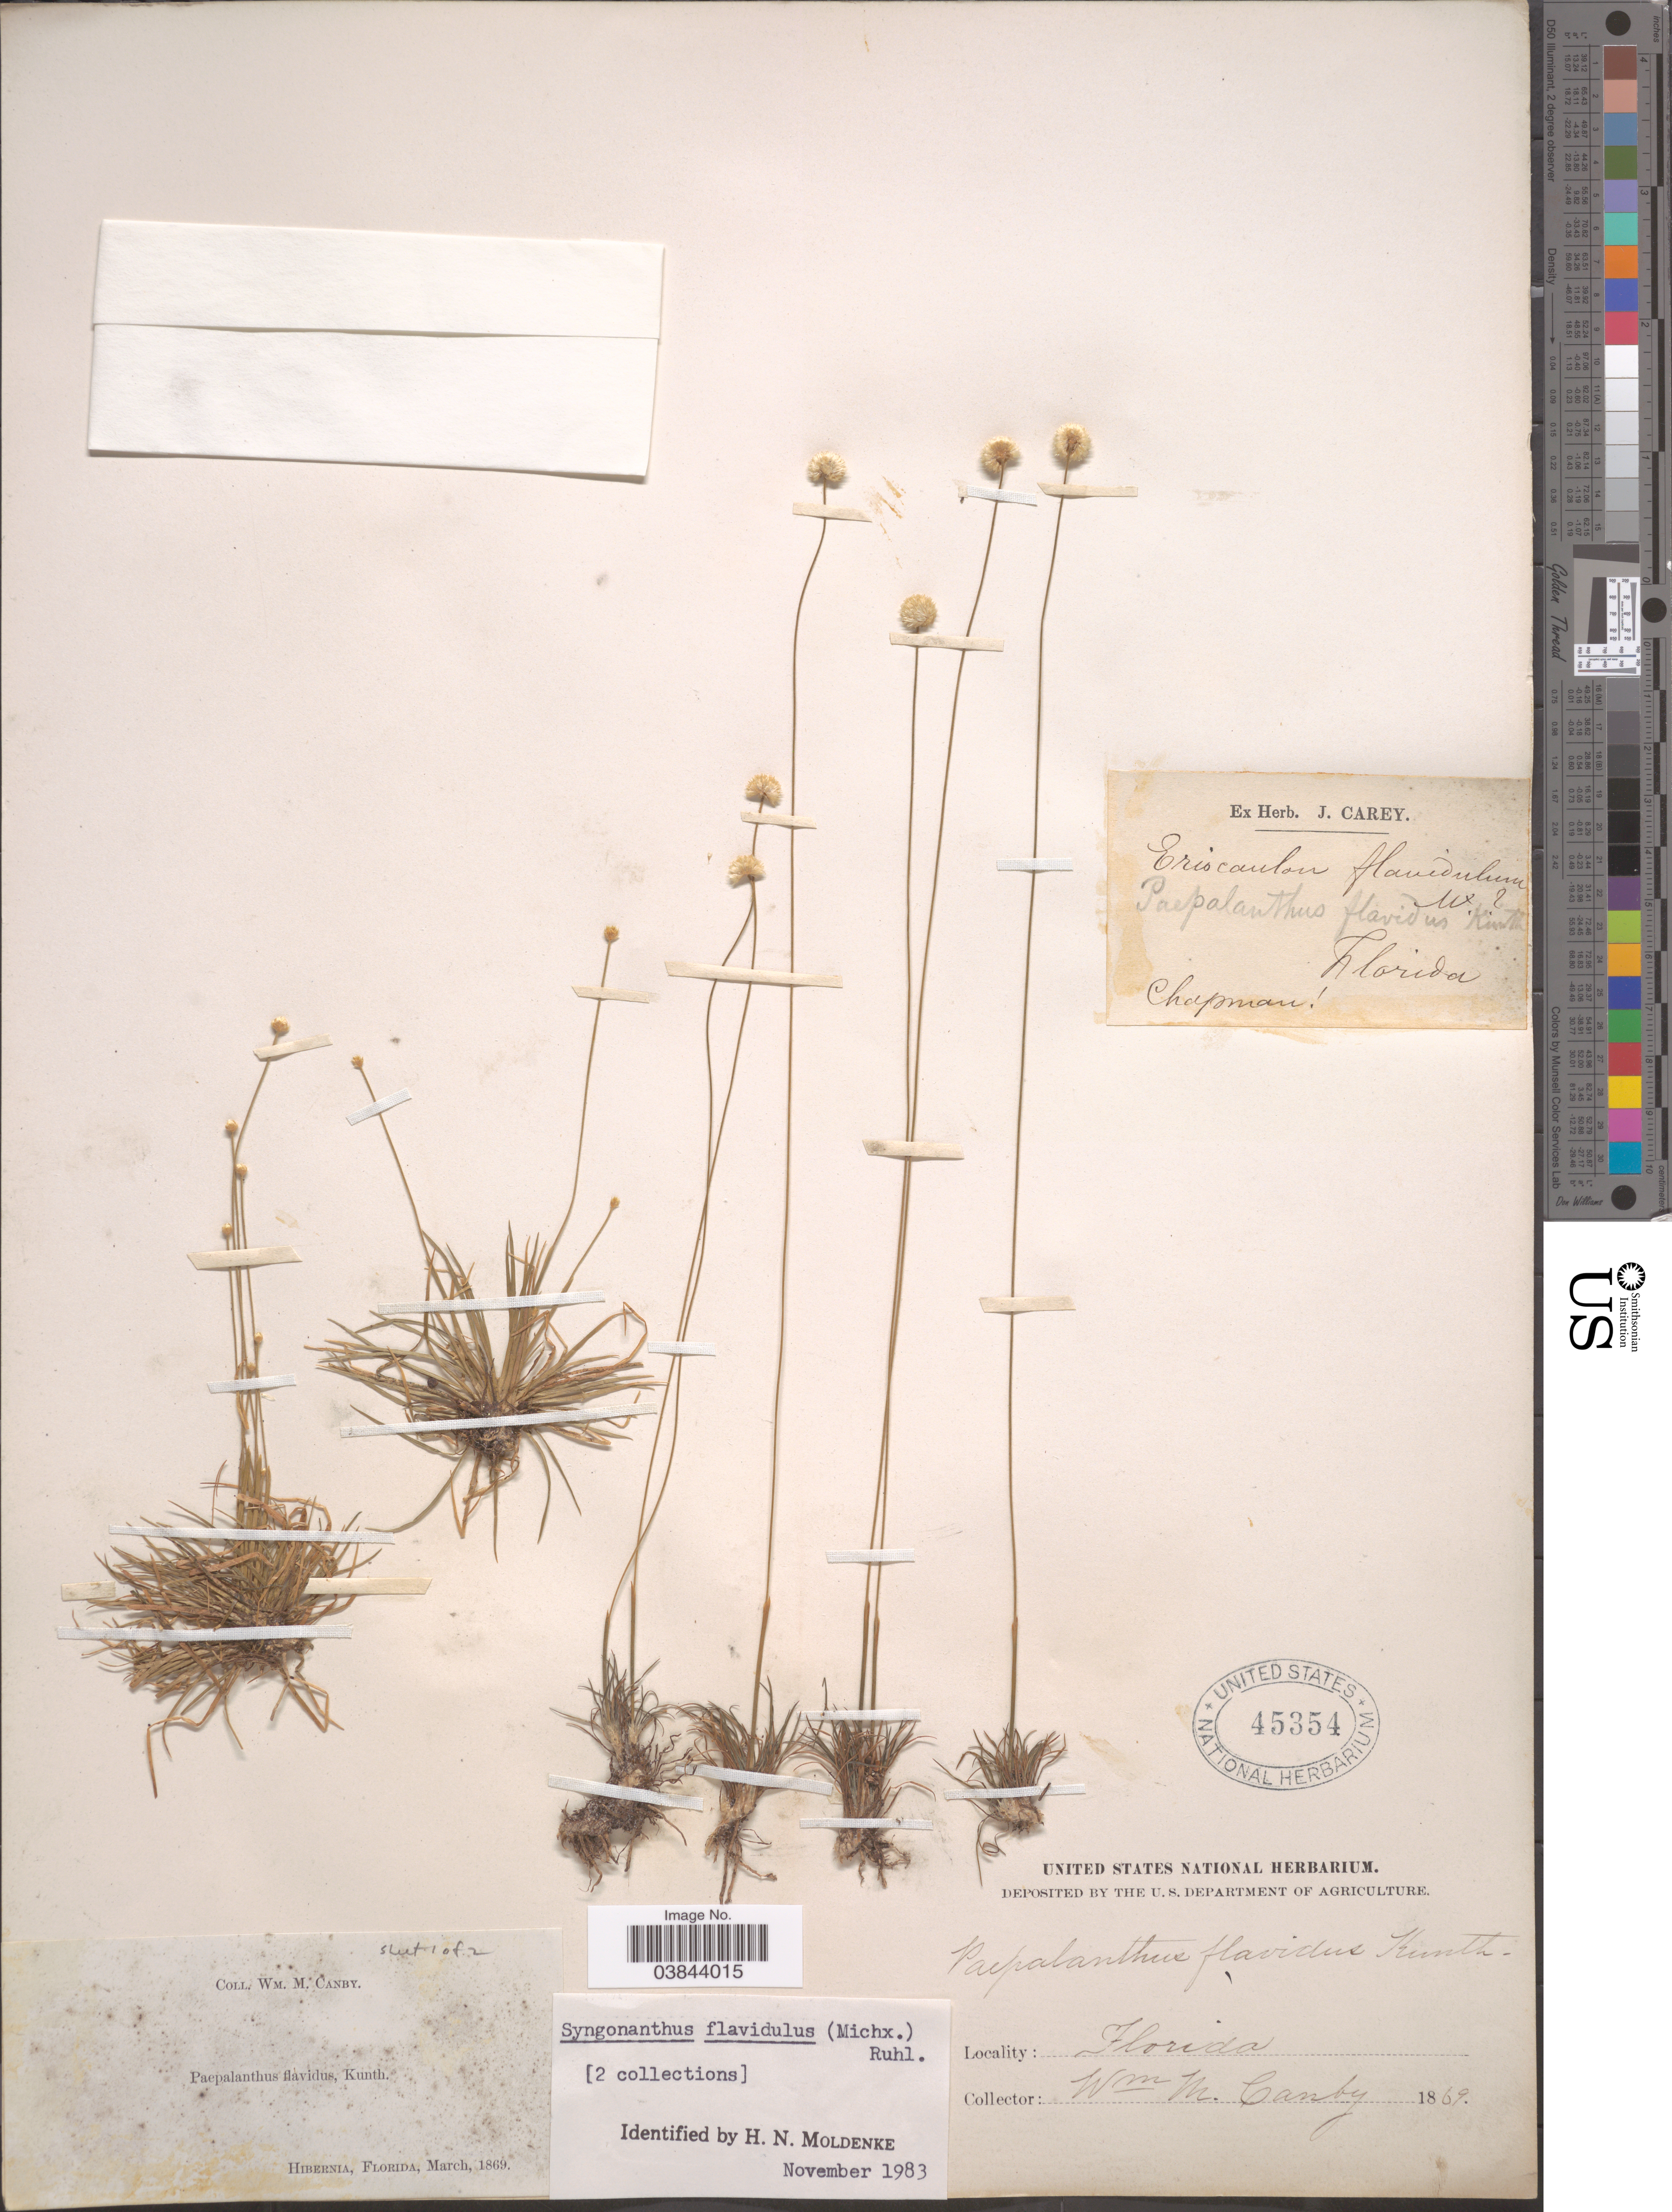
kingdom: Plantae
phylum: Tracheophyta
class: Liliopsida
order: Poales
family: Eriocaulaceae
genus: Syngonanthus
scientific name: Syngonanthus flavidulus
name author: (Michx.) Ruhland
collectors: W. M. Canby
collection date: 1869-03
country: United States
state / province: Florida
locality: Hibernia.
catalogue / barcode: US 45354